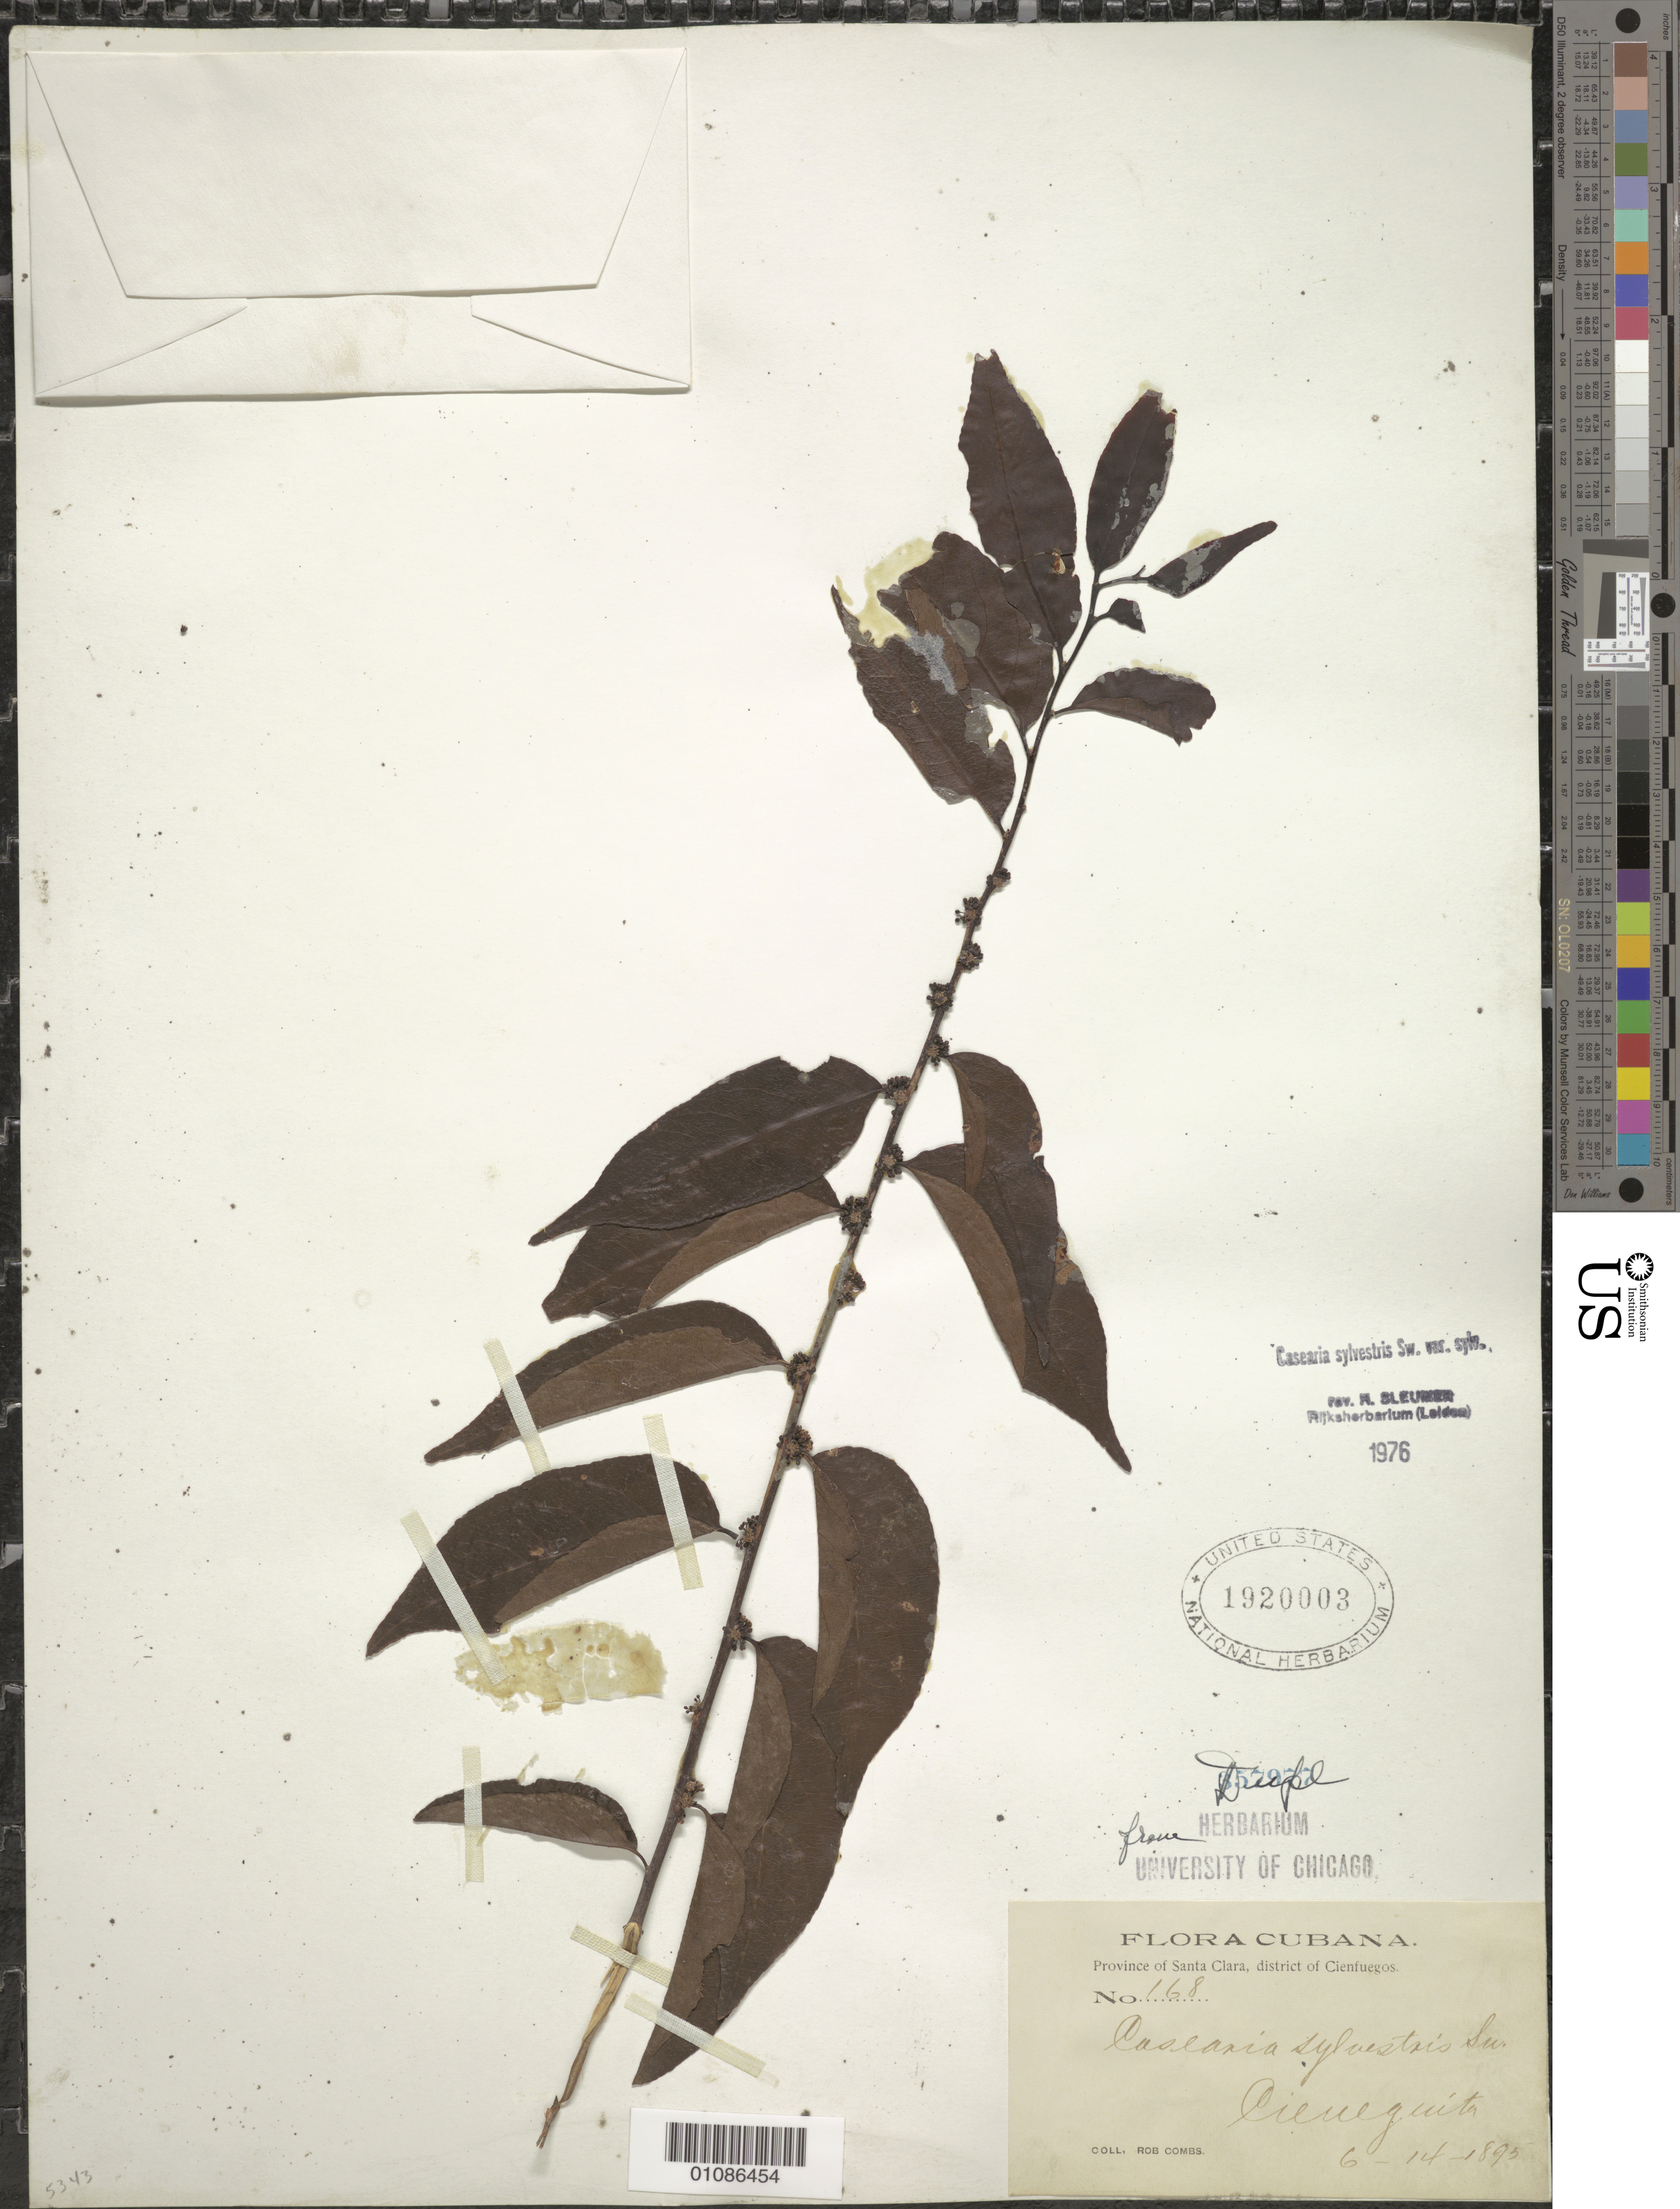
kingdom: Plantae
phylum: Tracheophyta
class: Magnoliopsida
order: Malpighiales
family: Salicaceae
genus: Casearia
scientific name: Casearia sylvestris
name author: Sw.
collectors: R. Combs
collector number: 168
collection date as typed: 14 Jun 1893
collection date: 1893-06-14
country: Cuba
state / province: Villa Clara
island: Cuba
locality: Santa Clara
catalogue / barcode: US 1920003